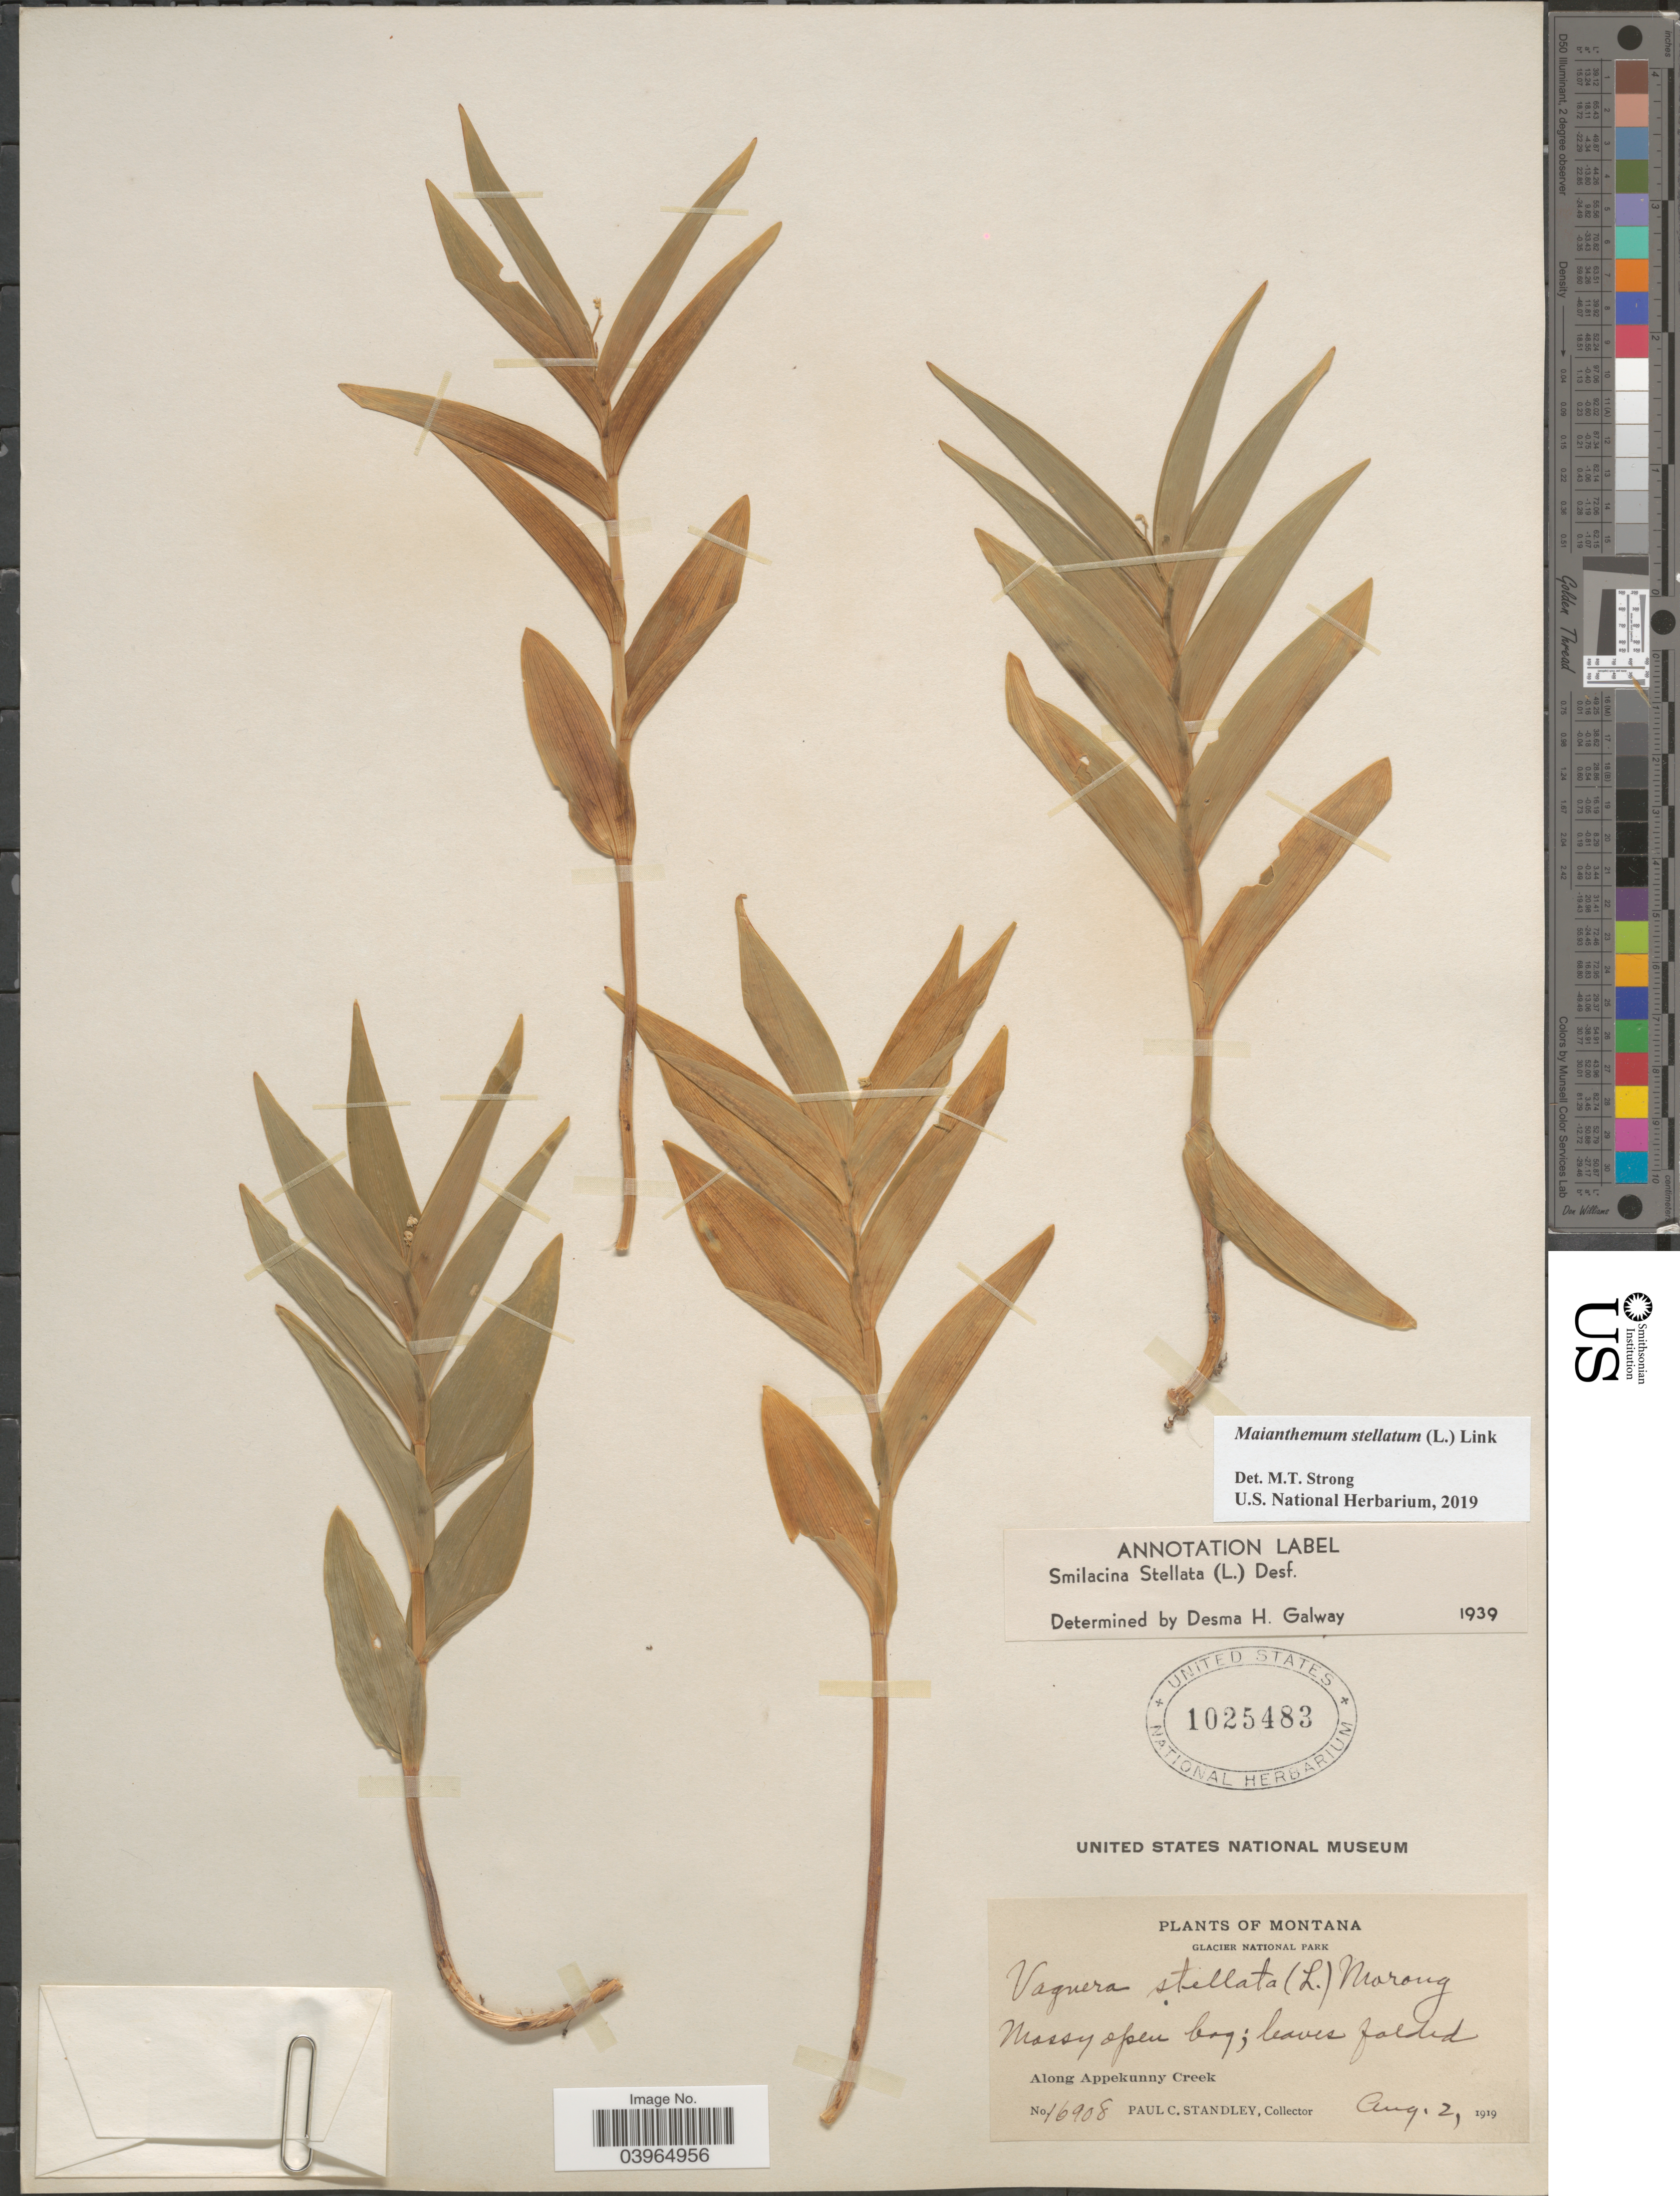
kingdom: Plantae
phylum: Tracheophyta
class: Liliopsida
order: Asparagales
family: Asparagaceae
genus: Maianthemum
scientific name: Maianthemum stellatum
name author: (L.) Link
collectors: P. C. Standley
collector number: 16908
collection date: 1919-08-02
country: United States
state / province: Montana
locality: Glacier National Park. Along Appekunny Creek.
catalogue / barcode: US 1025483